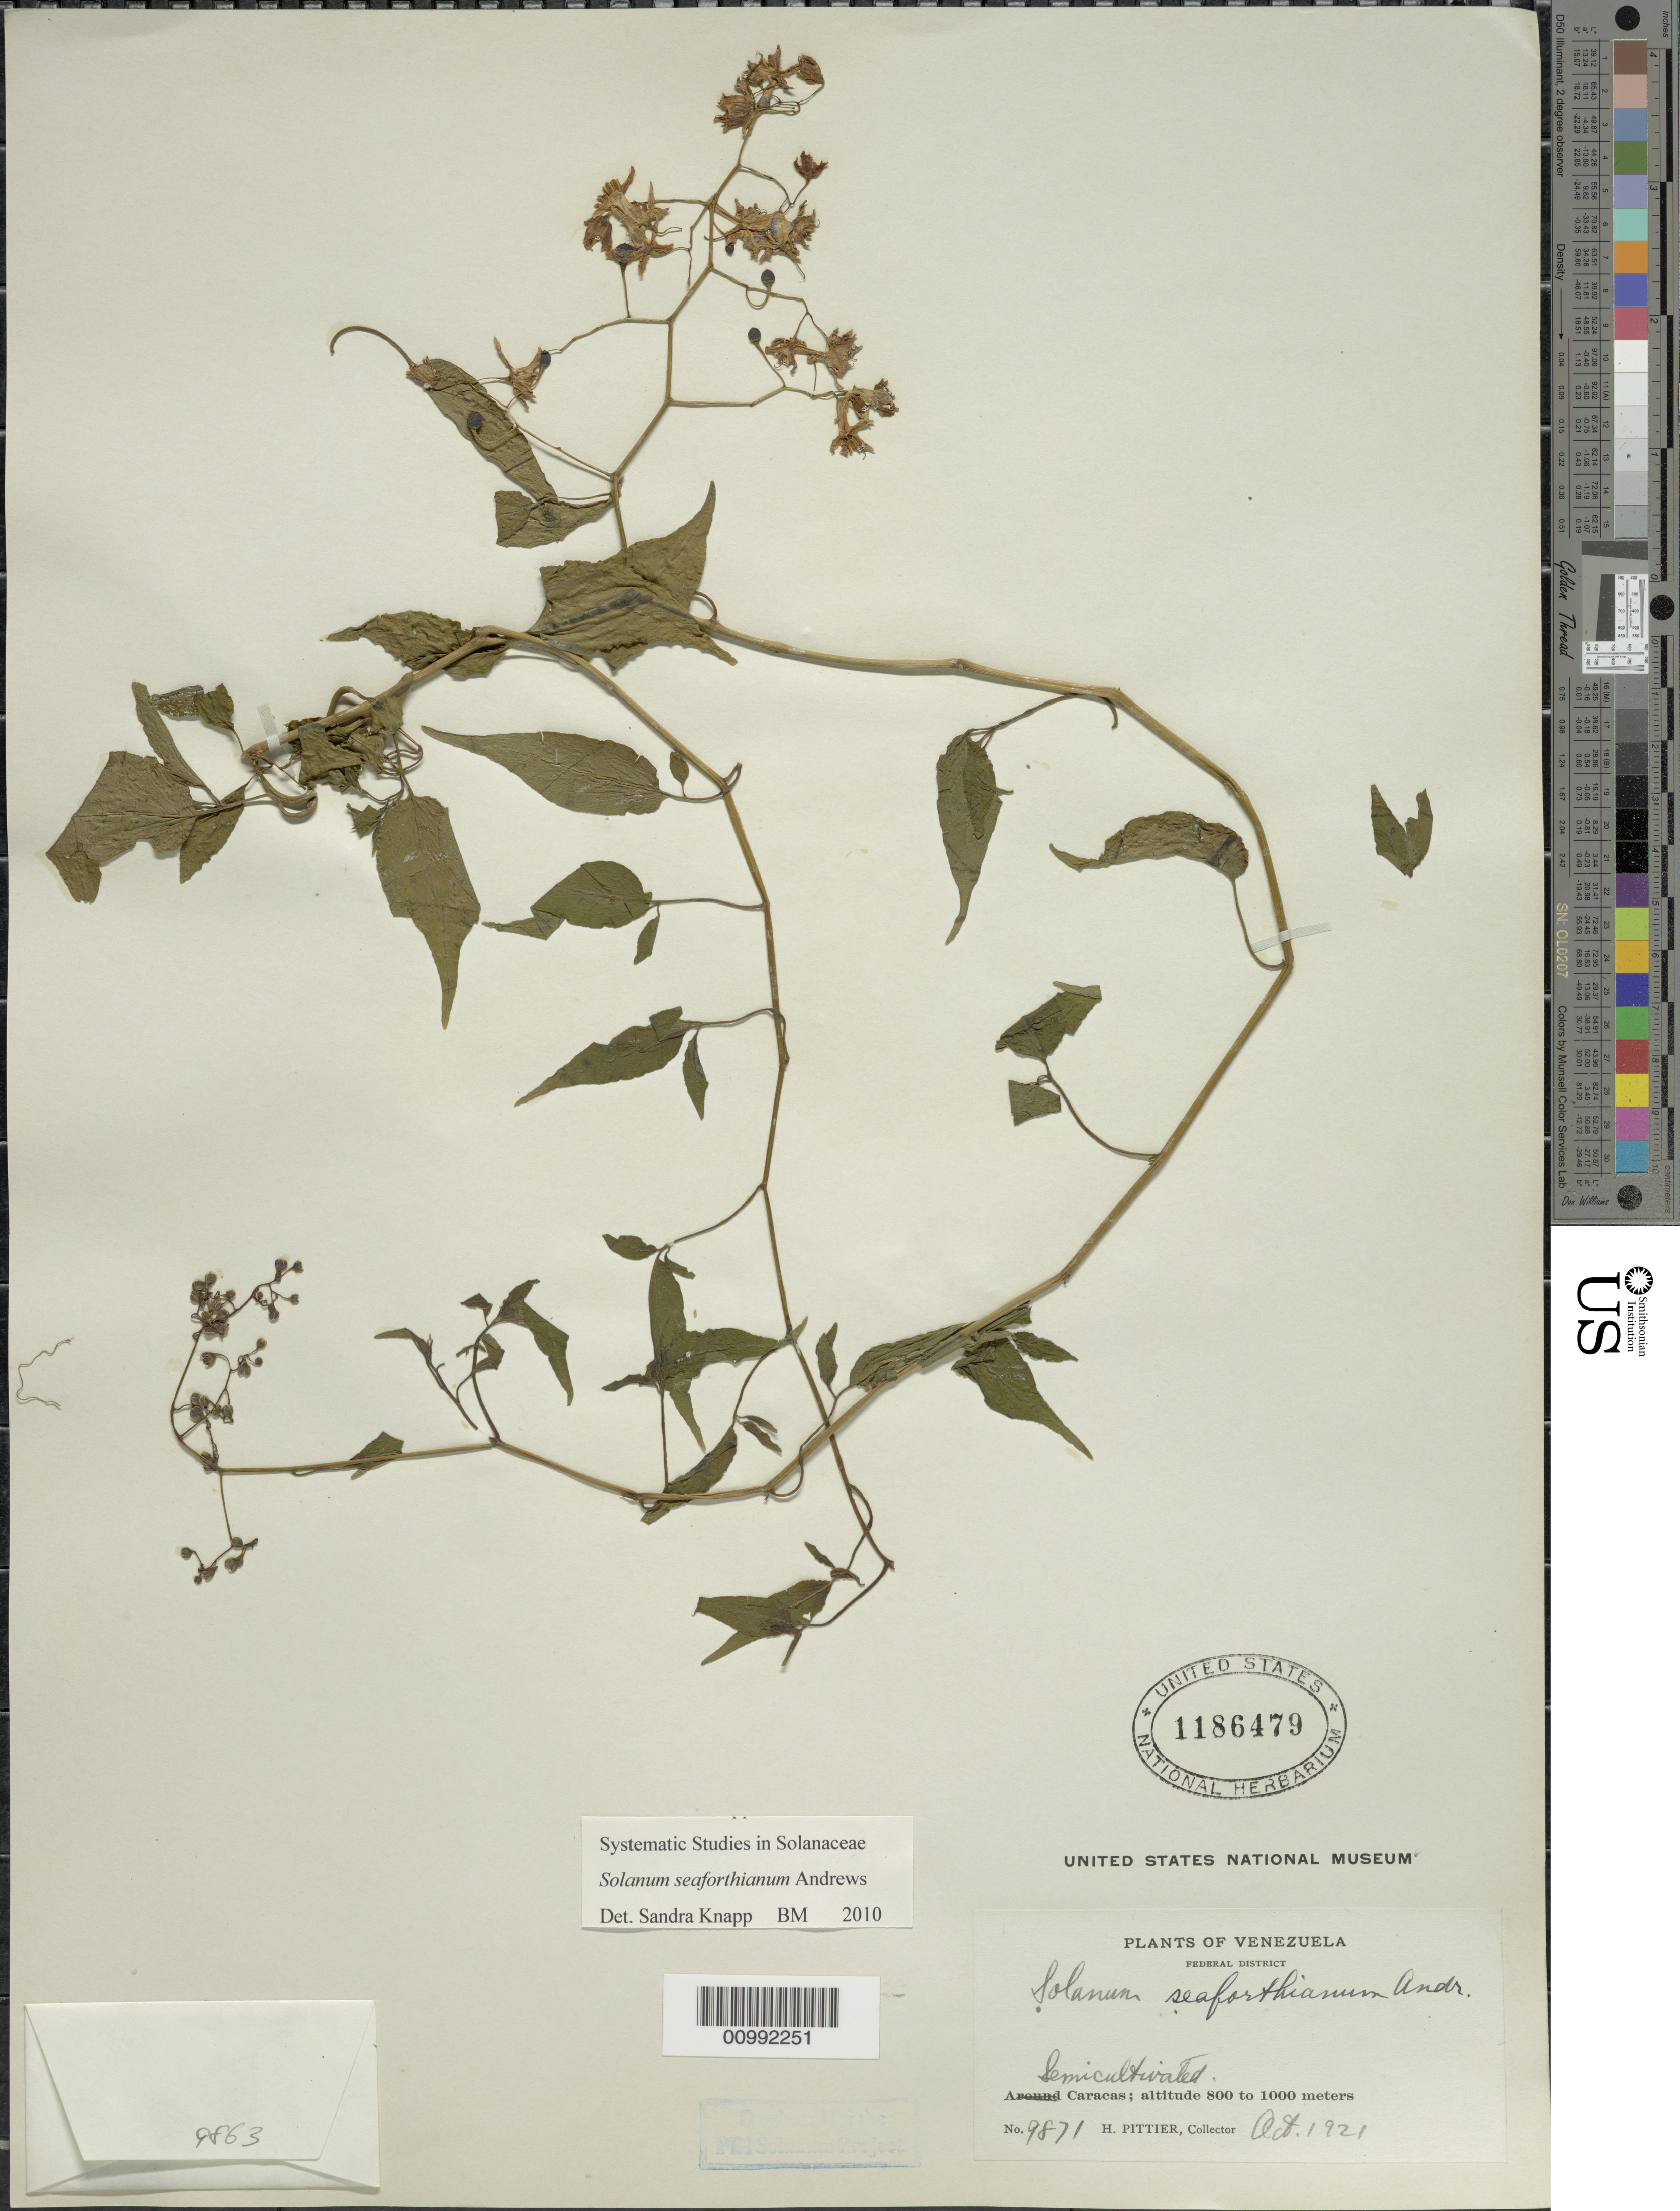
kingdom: Plantae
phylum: Tracheophyta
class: Magnoliopsida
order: Solanales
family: Solanaceae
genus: Solanum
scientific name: Solanum seaforthianum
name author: Andrews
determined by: Knapp, S. D.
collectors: H. F. Pittier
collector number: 9871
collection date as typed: Oct 1921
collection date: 1921-10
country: Venezuela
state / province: Distrito Federal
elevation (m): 800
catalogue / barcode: US 1186479